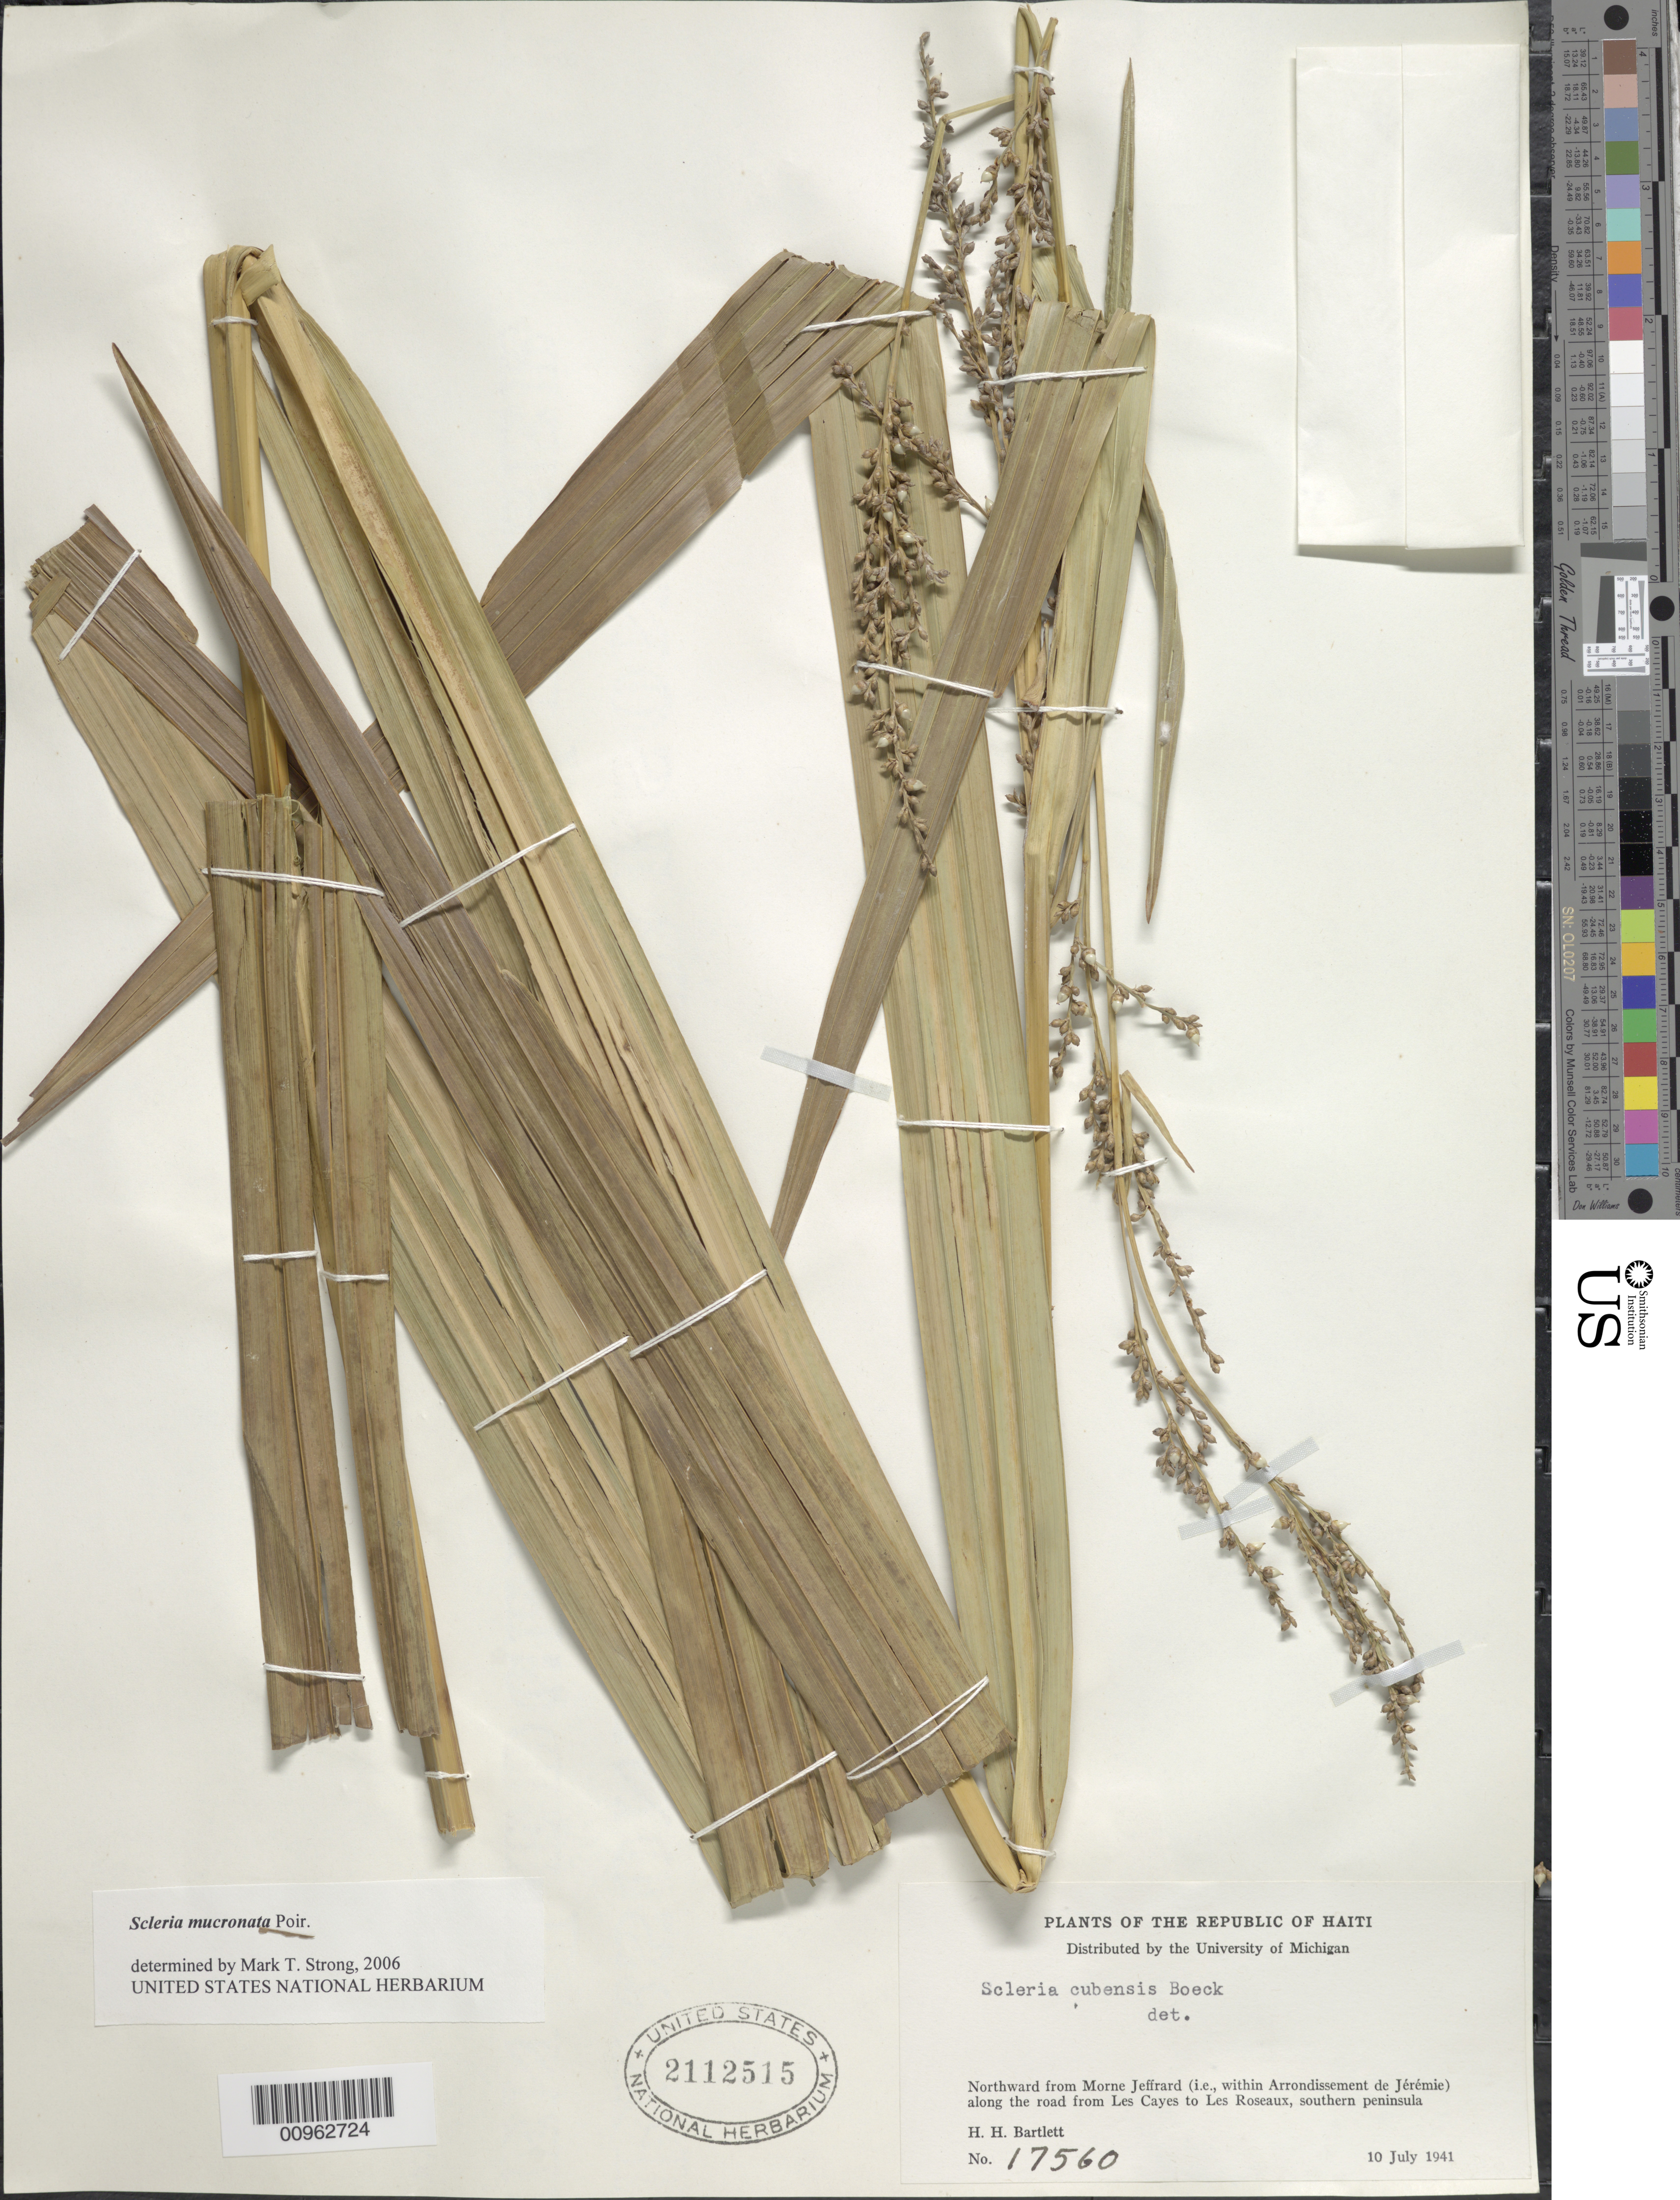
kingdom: Plantae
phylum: Tracheophyta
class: Liliopsida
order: Poales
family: Cyperaceae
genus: Scleria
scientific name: Scleria mucronata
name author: Poir.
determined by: Strong, M. T., (US), Smithsonian Institution - National Museum of Natural History (UNITED STATES)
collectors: H. H. Bartlett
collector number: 17560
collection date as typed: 10 Jul 1941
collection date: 1941-07-10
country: Haiti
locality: Northward from Morne Jeffrard (ie. within Arrondissement de Jérémie) along the road from Les Cayes to Les Roseaux, southern peninsula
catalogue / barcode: US 2112515